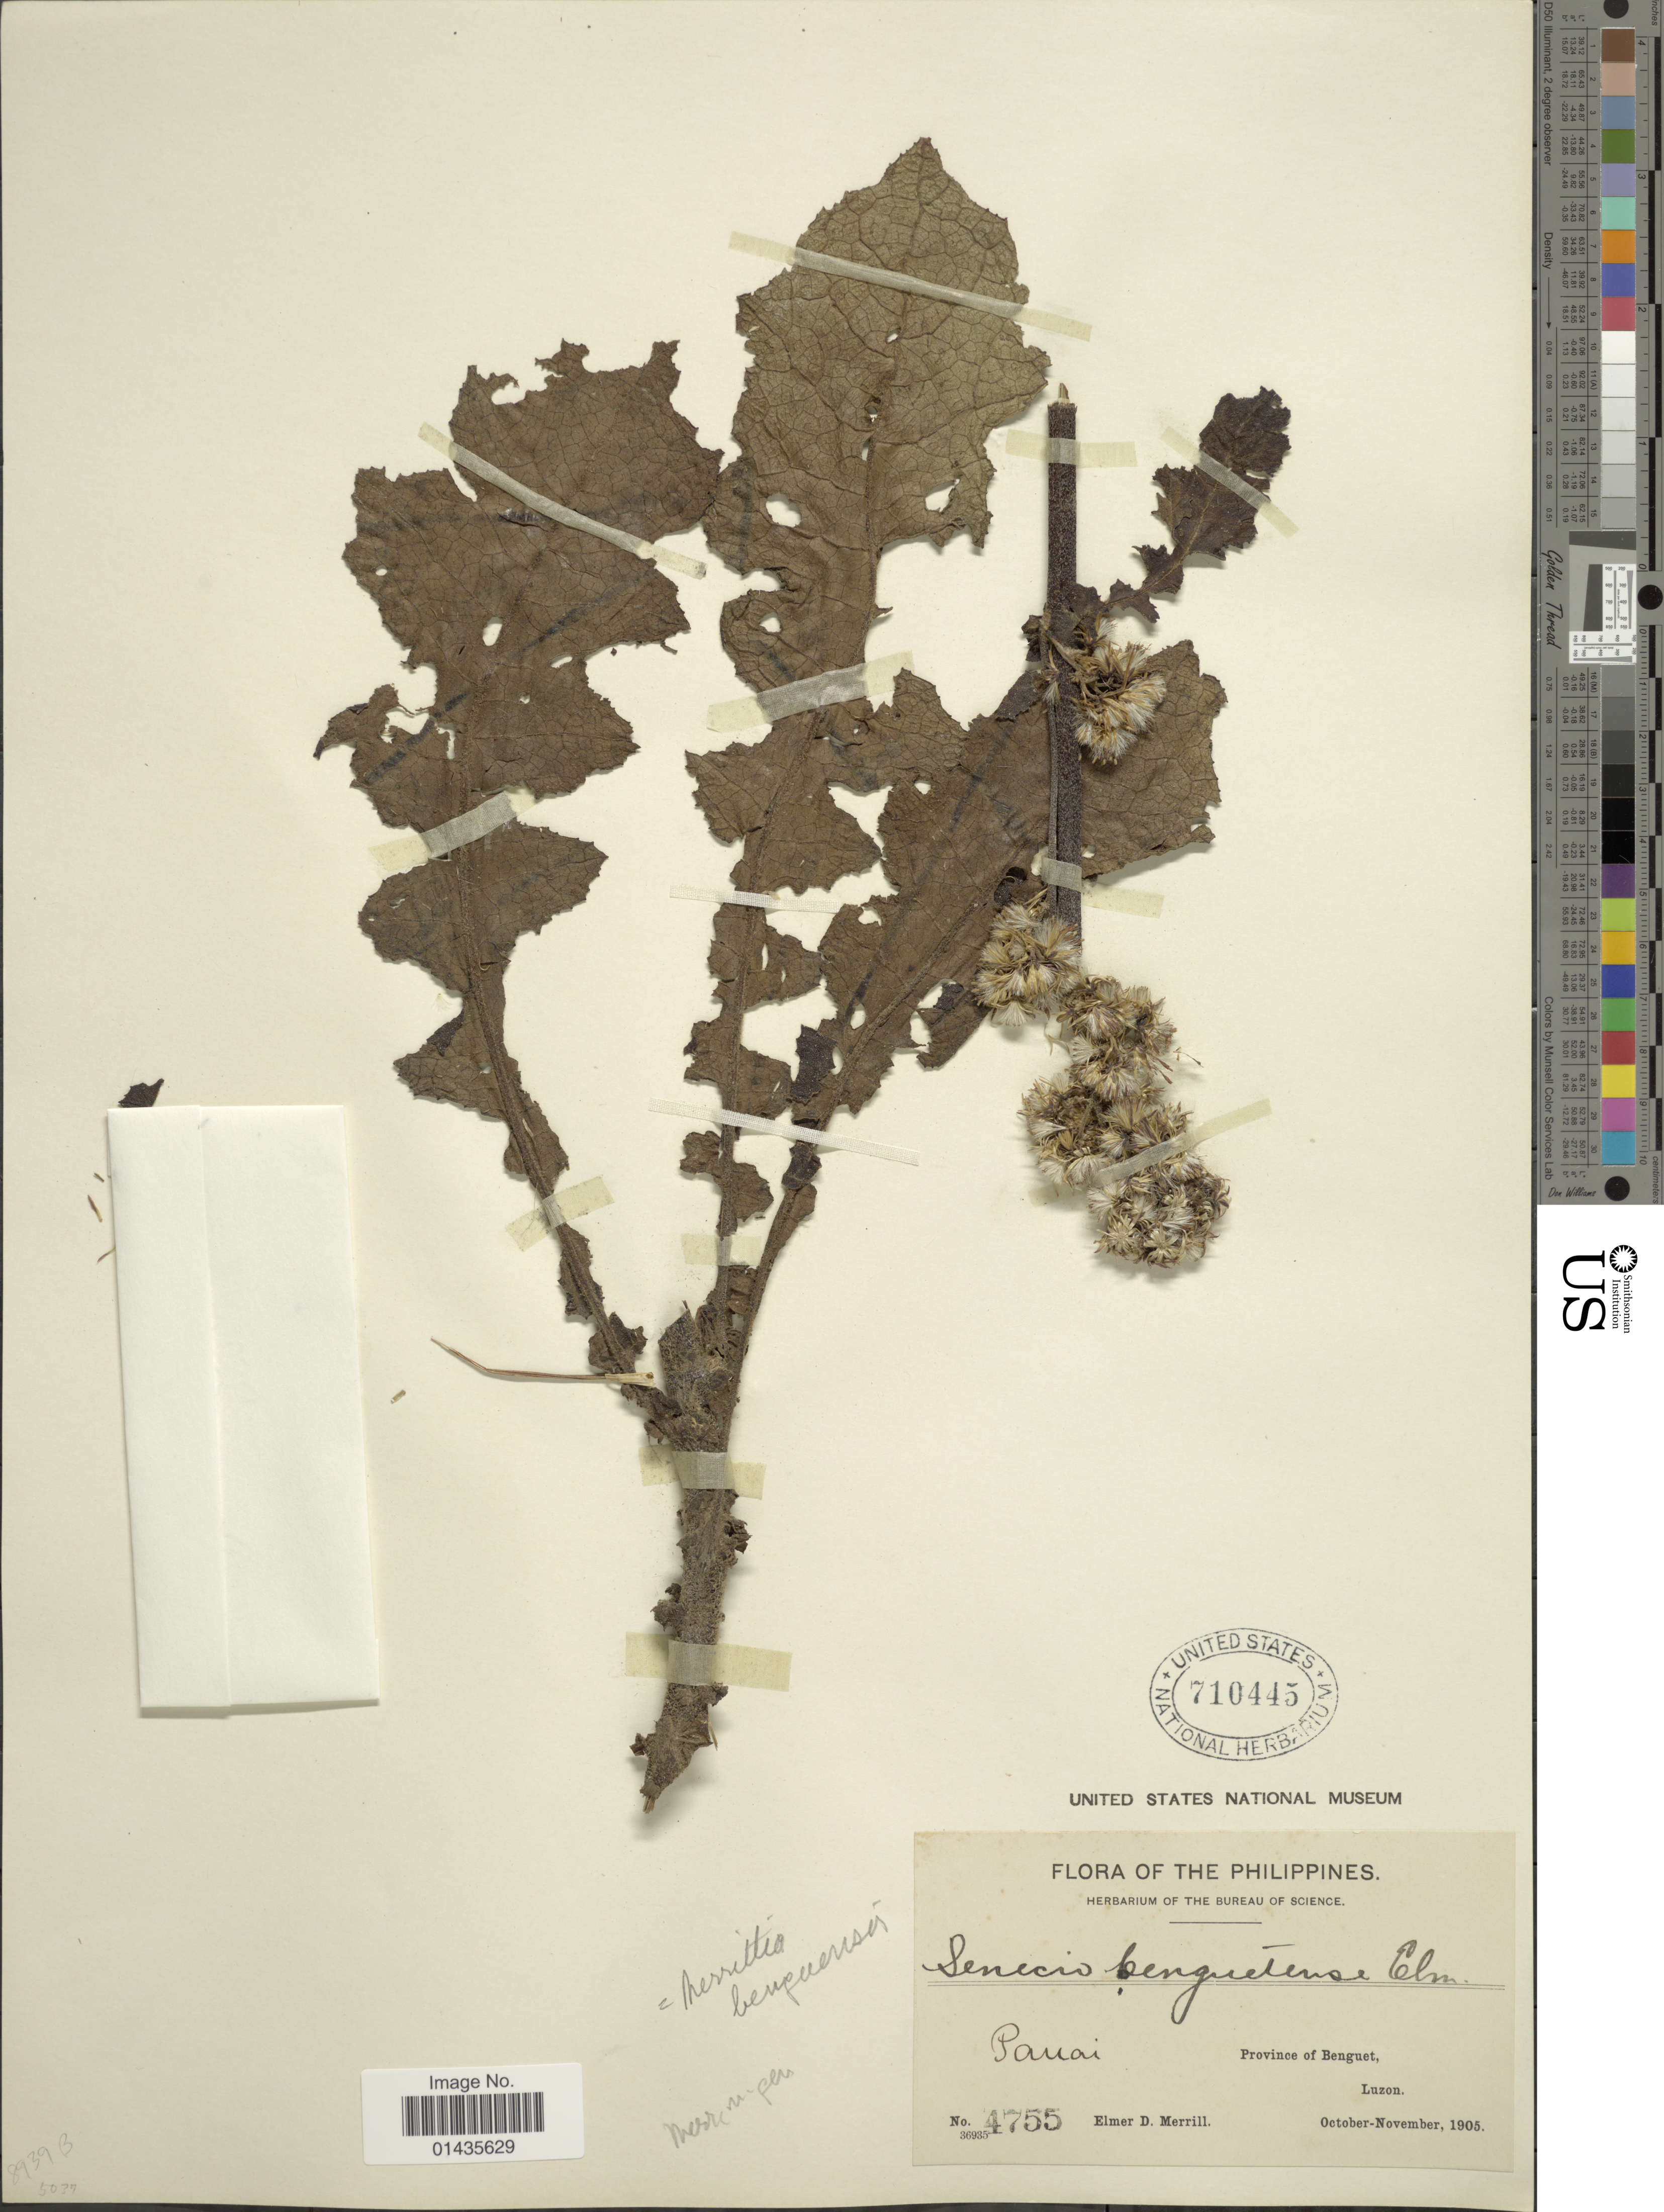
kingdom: Plantae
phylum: Tracheophyta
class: Magnoliopsida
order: Asterales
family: Asteraceae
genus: Blumea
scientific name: Blumea benguetensis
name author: (Elmer) Mattf.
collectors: E. D. Merrill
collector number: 4755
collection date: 1905-10/1905-11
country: Philippines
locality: Pauai, province Benguet, Luzon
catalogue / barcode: US 710445